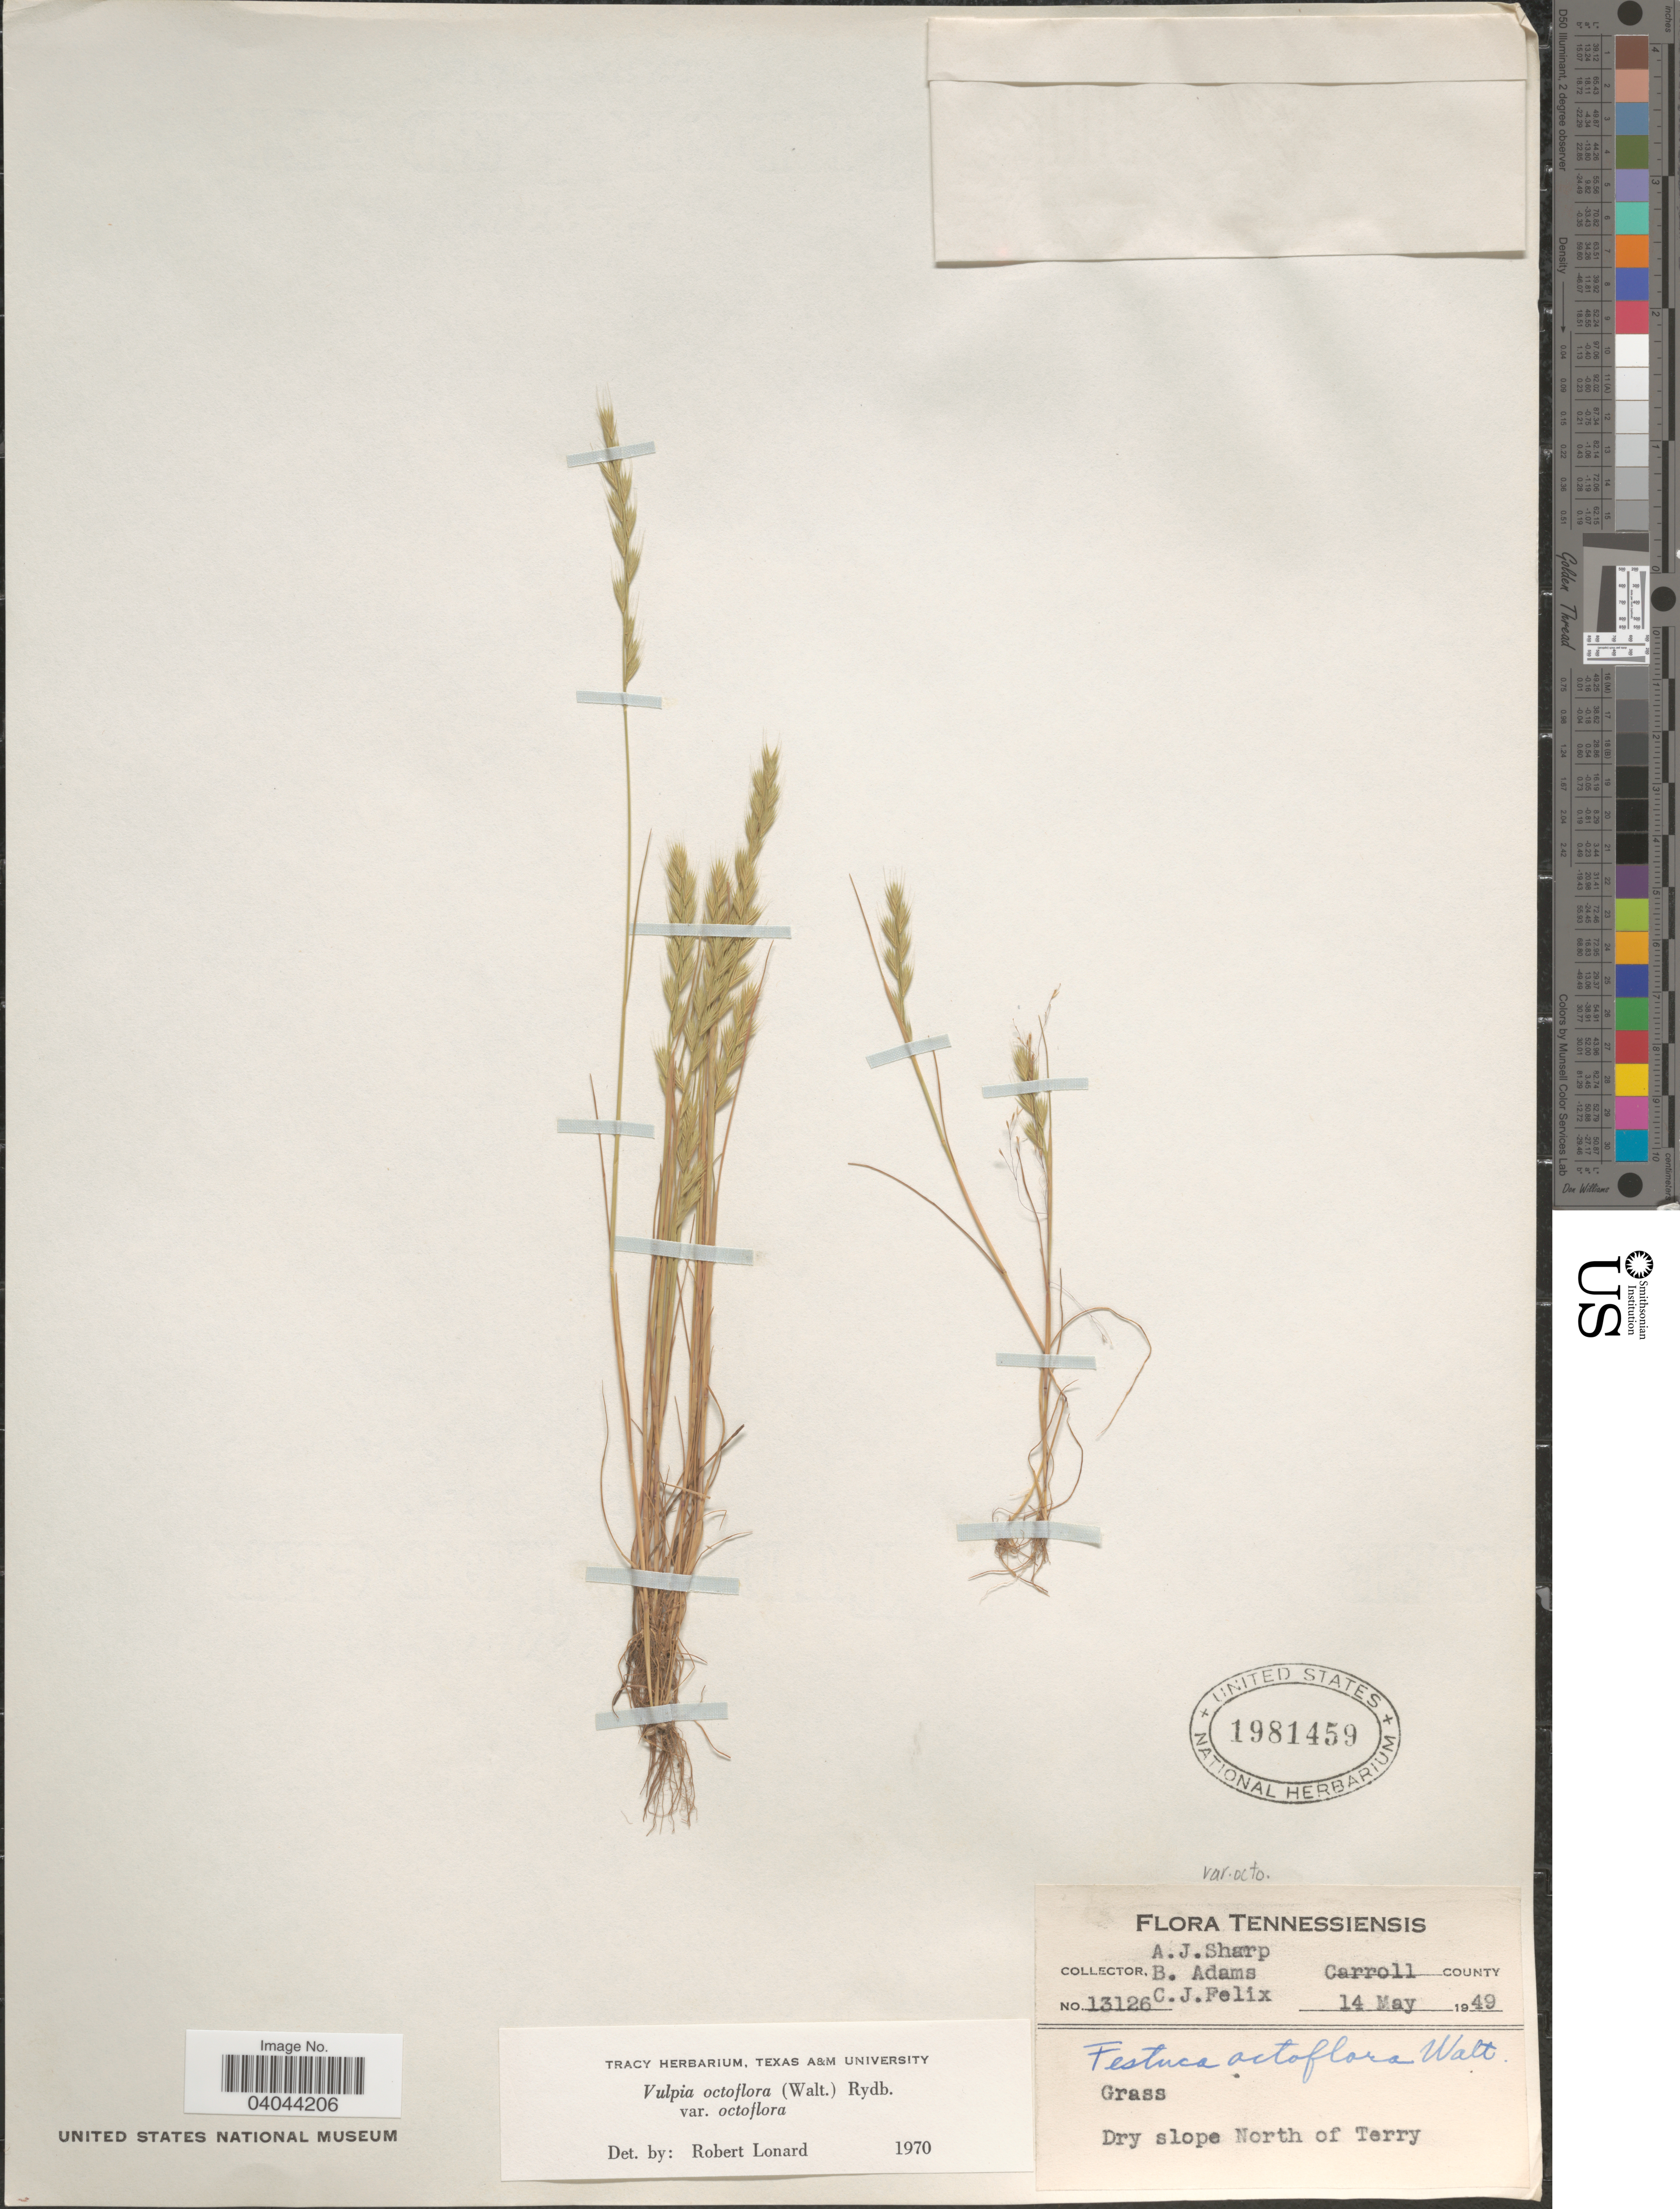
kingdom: Plantae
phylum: Tracheophyta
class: Liliopsida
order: Poales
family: Poaceae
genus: Festuca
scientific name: Festuca octoflora var. octoflora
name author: Walter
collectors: A. J. Sharp, B. Adams & C. Felix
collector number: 13126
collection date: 1949-05-14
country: United States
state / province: Tennessee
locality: Carroll County. Dry slope North of Terry.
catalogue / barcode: US 1981459